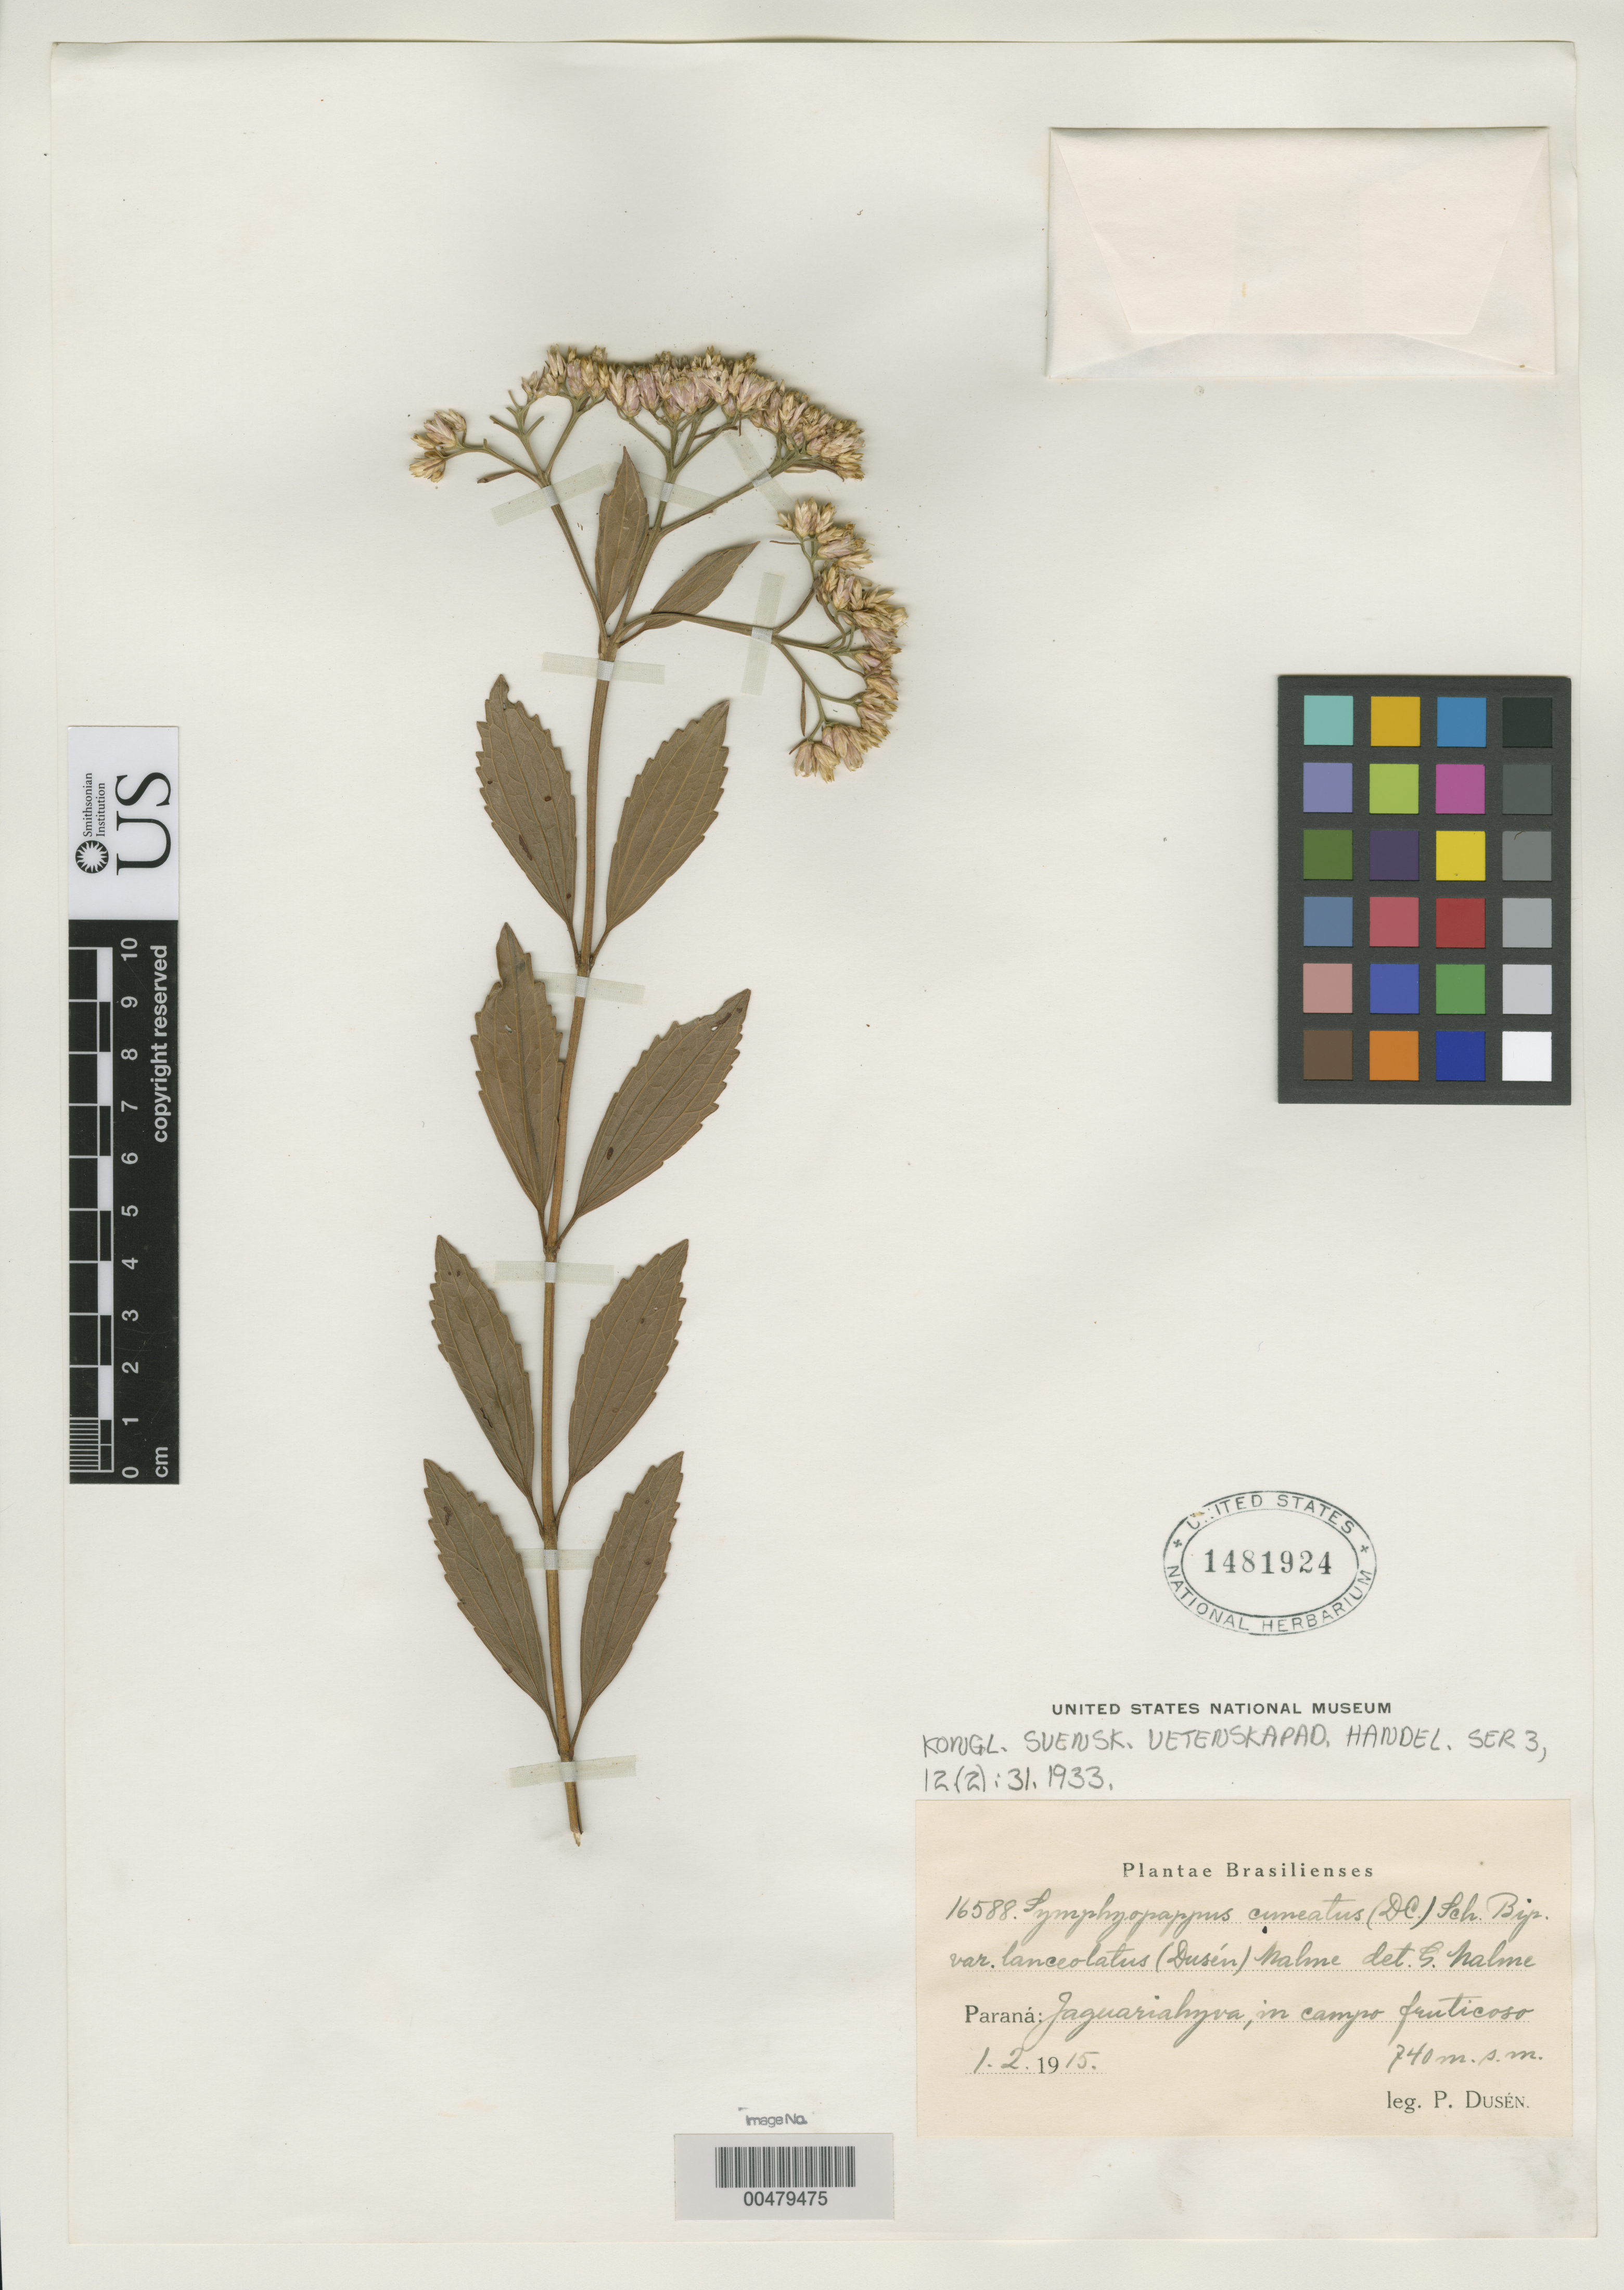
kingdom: Plantae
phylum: Tracheophyta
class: Magnoliopsida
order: Asterales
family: Asteraceae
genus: Symphyopappus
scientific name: Symphyopappus cuneatus f. intermedius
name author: Dusén ex Malme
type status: Isosyntype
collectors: P. Dusén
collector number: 16588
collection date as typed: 01 Feb 1915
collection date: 1915-02-01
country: Brazil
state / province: Paraná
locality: Jaguariahyva, im campo fruticoso. [Jaguariahyva, in fruitful (bushy?) field)]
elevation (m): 740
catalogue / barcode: US 1481924